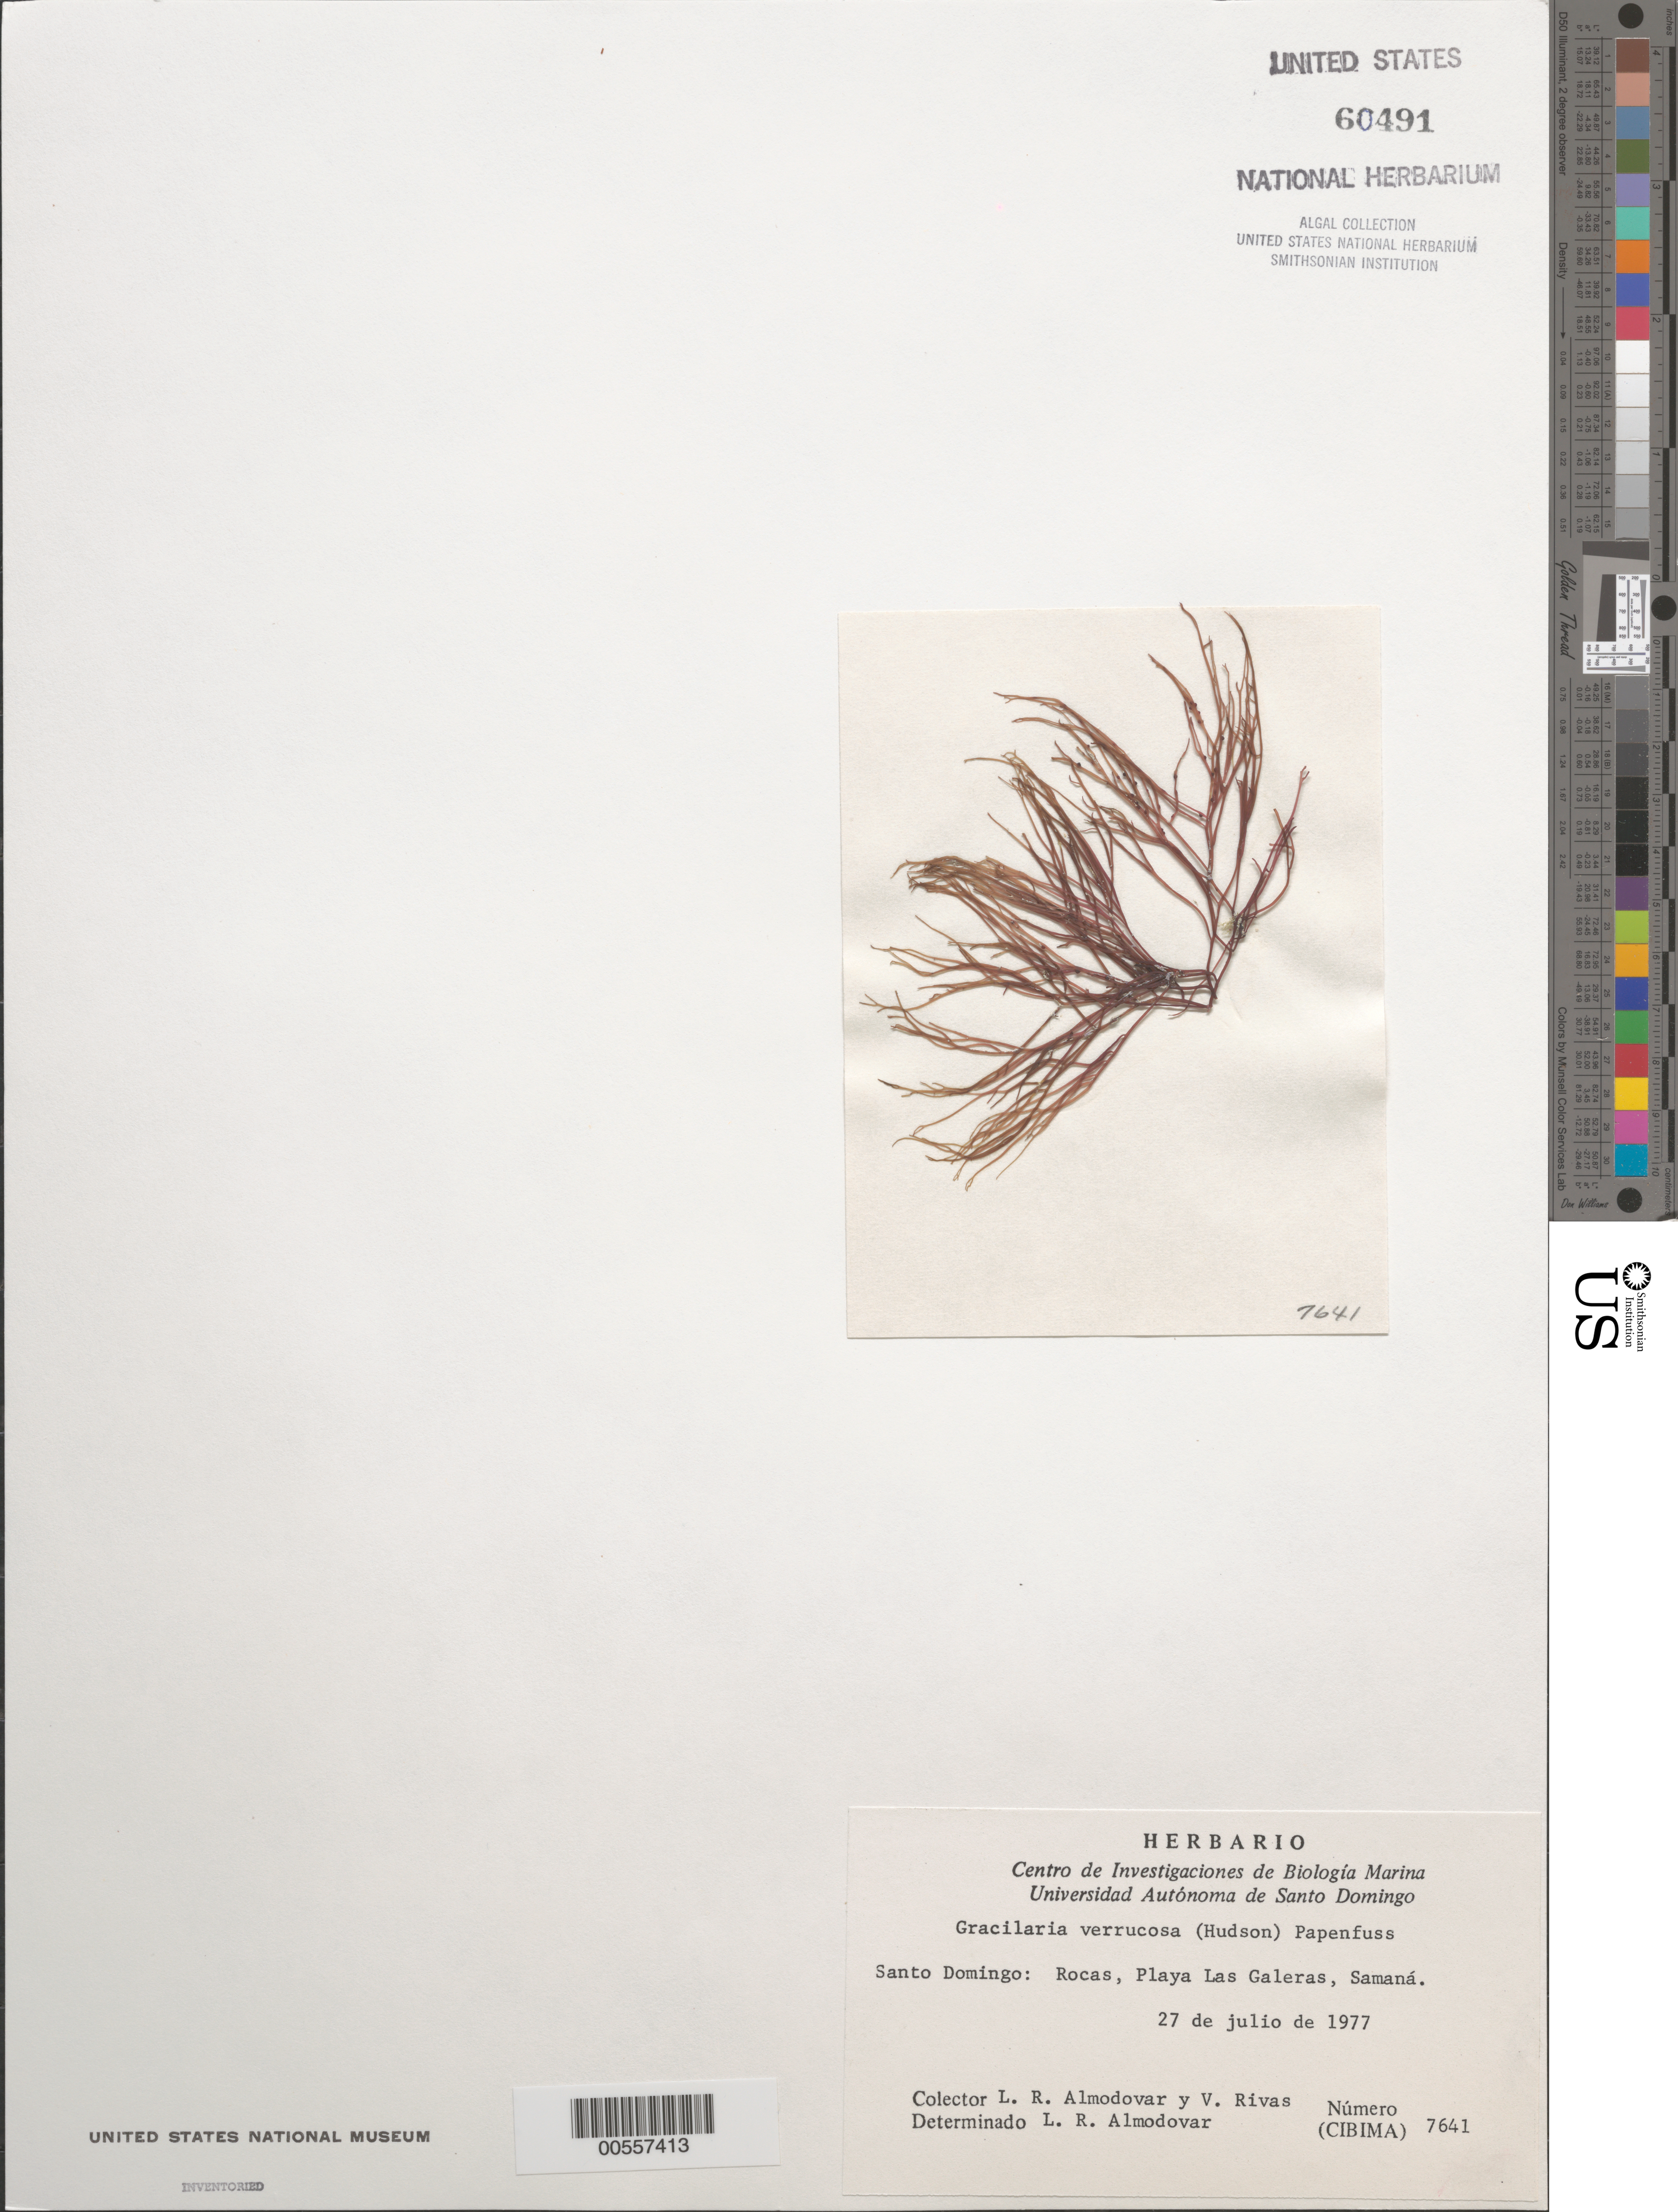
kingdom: Plantae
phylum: Rhodophyta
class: Florideophyceae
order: Gracilariales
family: Gracilariaceae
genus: Gracilariopsis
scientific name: Gracilariopsis longissima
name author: (S.G. Gmel.) Steentoft et al.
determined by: Algae name updating Project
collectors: L. Almodovar & V. Rivas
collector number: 7641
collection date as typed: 27 Jul 1977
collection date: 1977-07-27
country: Dominican Republic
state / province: Samaná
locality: Playa Las Galeras, Samana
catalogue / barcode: US 60491